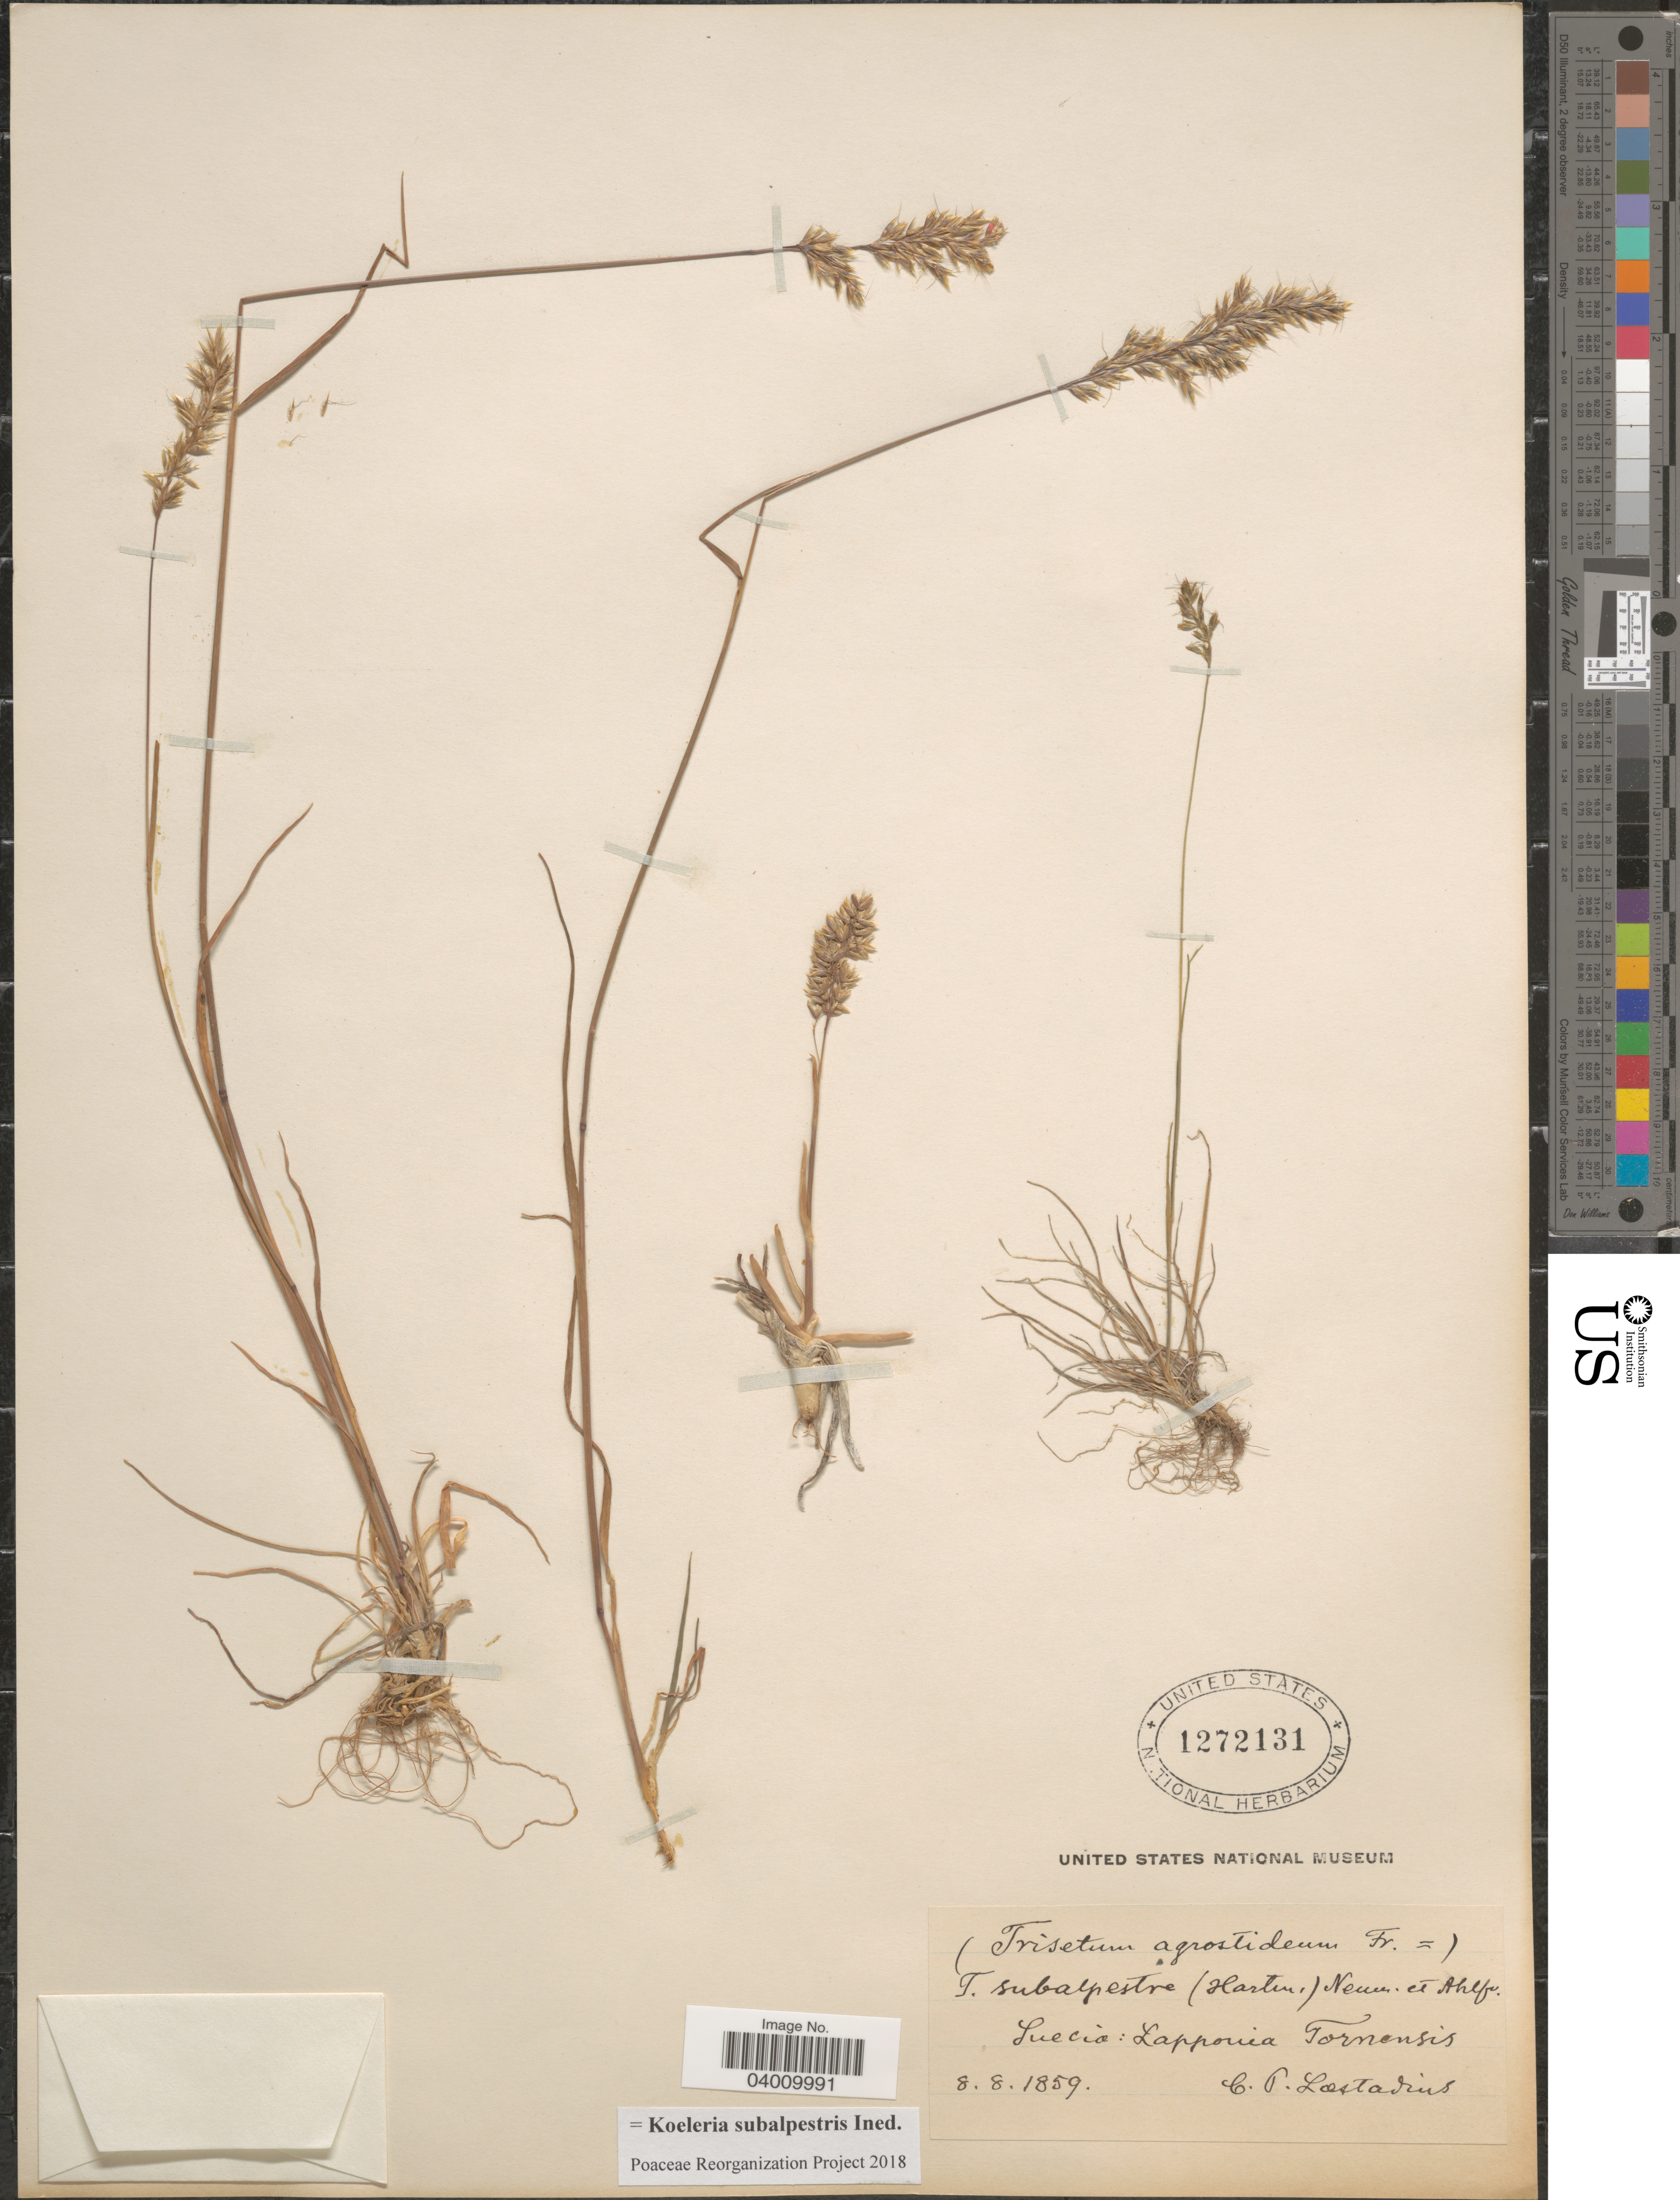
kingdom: Plantae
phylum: Tracheophyta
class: Liliopsida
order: Poales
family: Poaceae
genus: Koeleria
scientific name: Koeleria subalpestris ined.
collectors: C. Lostadius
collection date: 1859-08-08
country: Sweden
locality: Suecia: Lapponia Tornensis.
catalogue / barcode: US 1272131